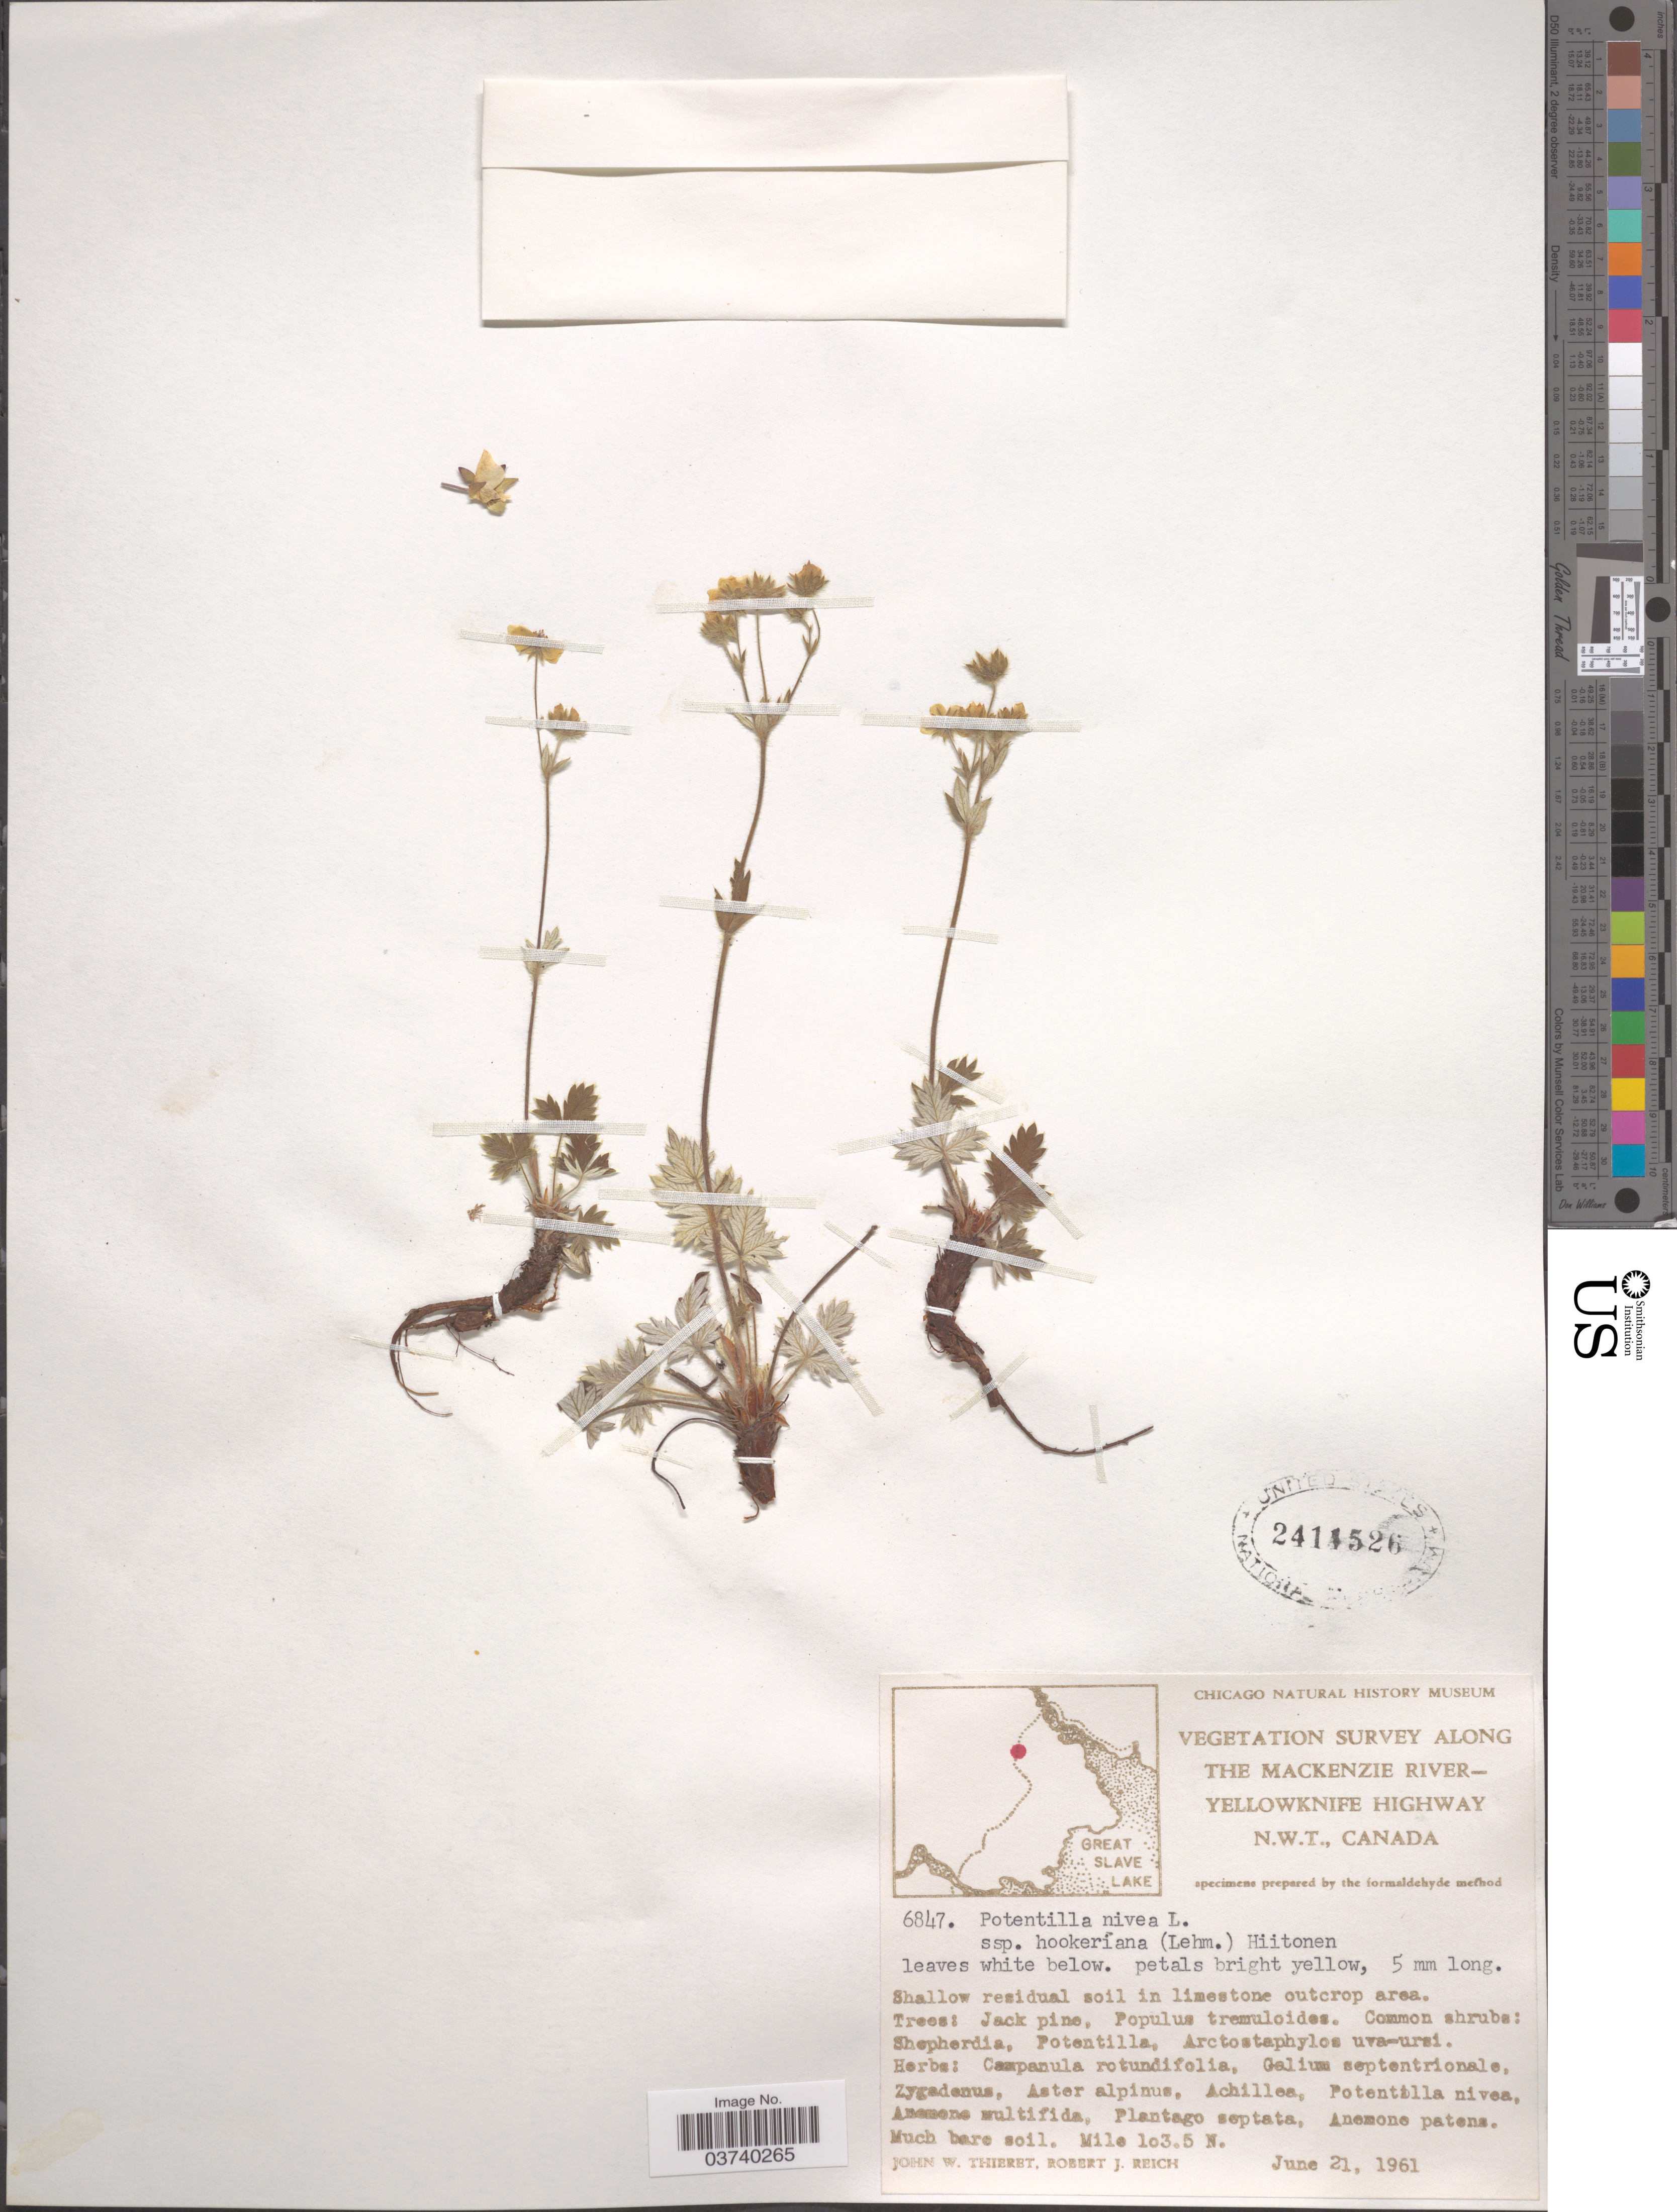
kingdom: Plantae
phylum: Tracheophyta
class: Magnoliopsida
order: Rosales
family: Rosaceae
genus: Potentilla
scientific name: Potentilla nivea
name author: L.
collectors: J. W. Thieret & R. Reich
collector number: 6847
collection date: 1961-06-21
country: Canada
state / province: Northwest Territories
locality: Along the Mackenzie River-Yellowknife Highway. Mile 103.5 N.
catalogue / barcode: US 2414526